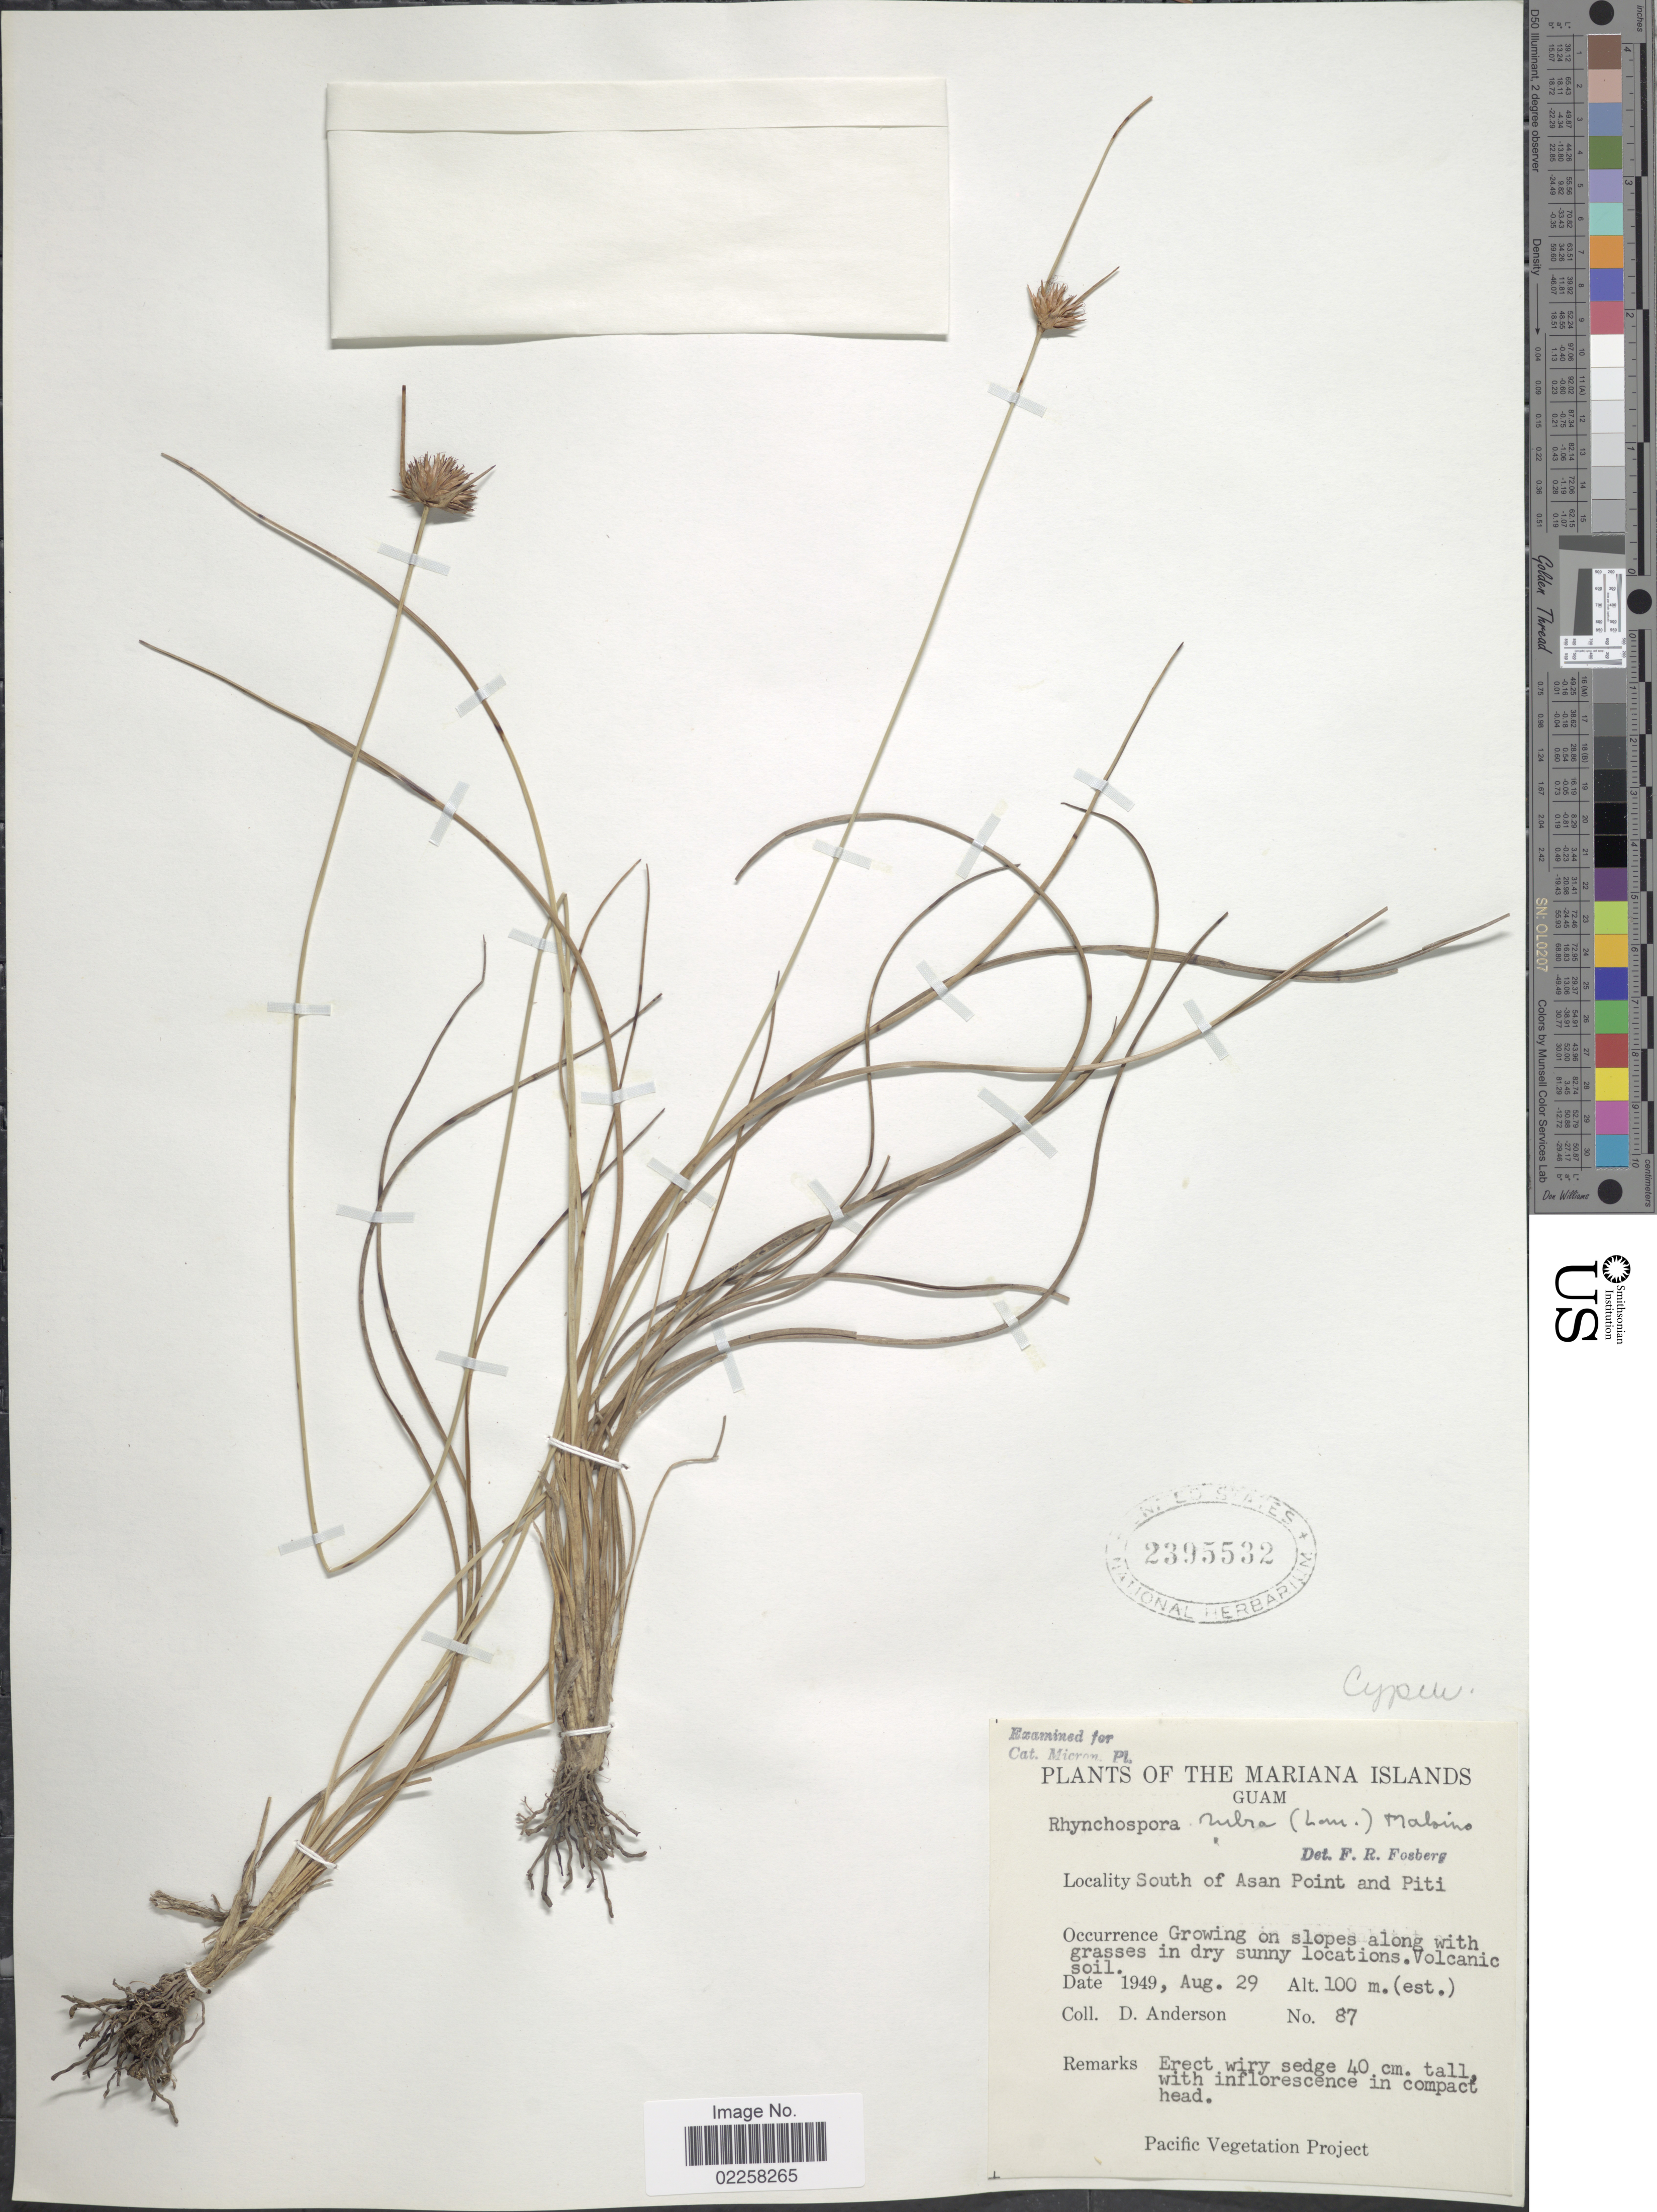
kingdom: Plantae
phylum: Tracheophyta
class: Liliopsida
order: Poales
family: Cyperaceae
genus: Rhynchospora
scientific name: Rhynchospora rubra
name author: (Lour.) Makino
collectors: D. Anderson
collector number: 87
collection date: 1949-08-29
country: Guam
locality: The Mariana Islands, South of Asan Point and Piti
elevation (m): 100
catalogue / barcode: US 2395532